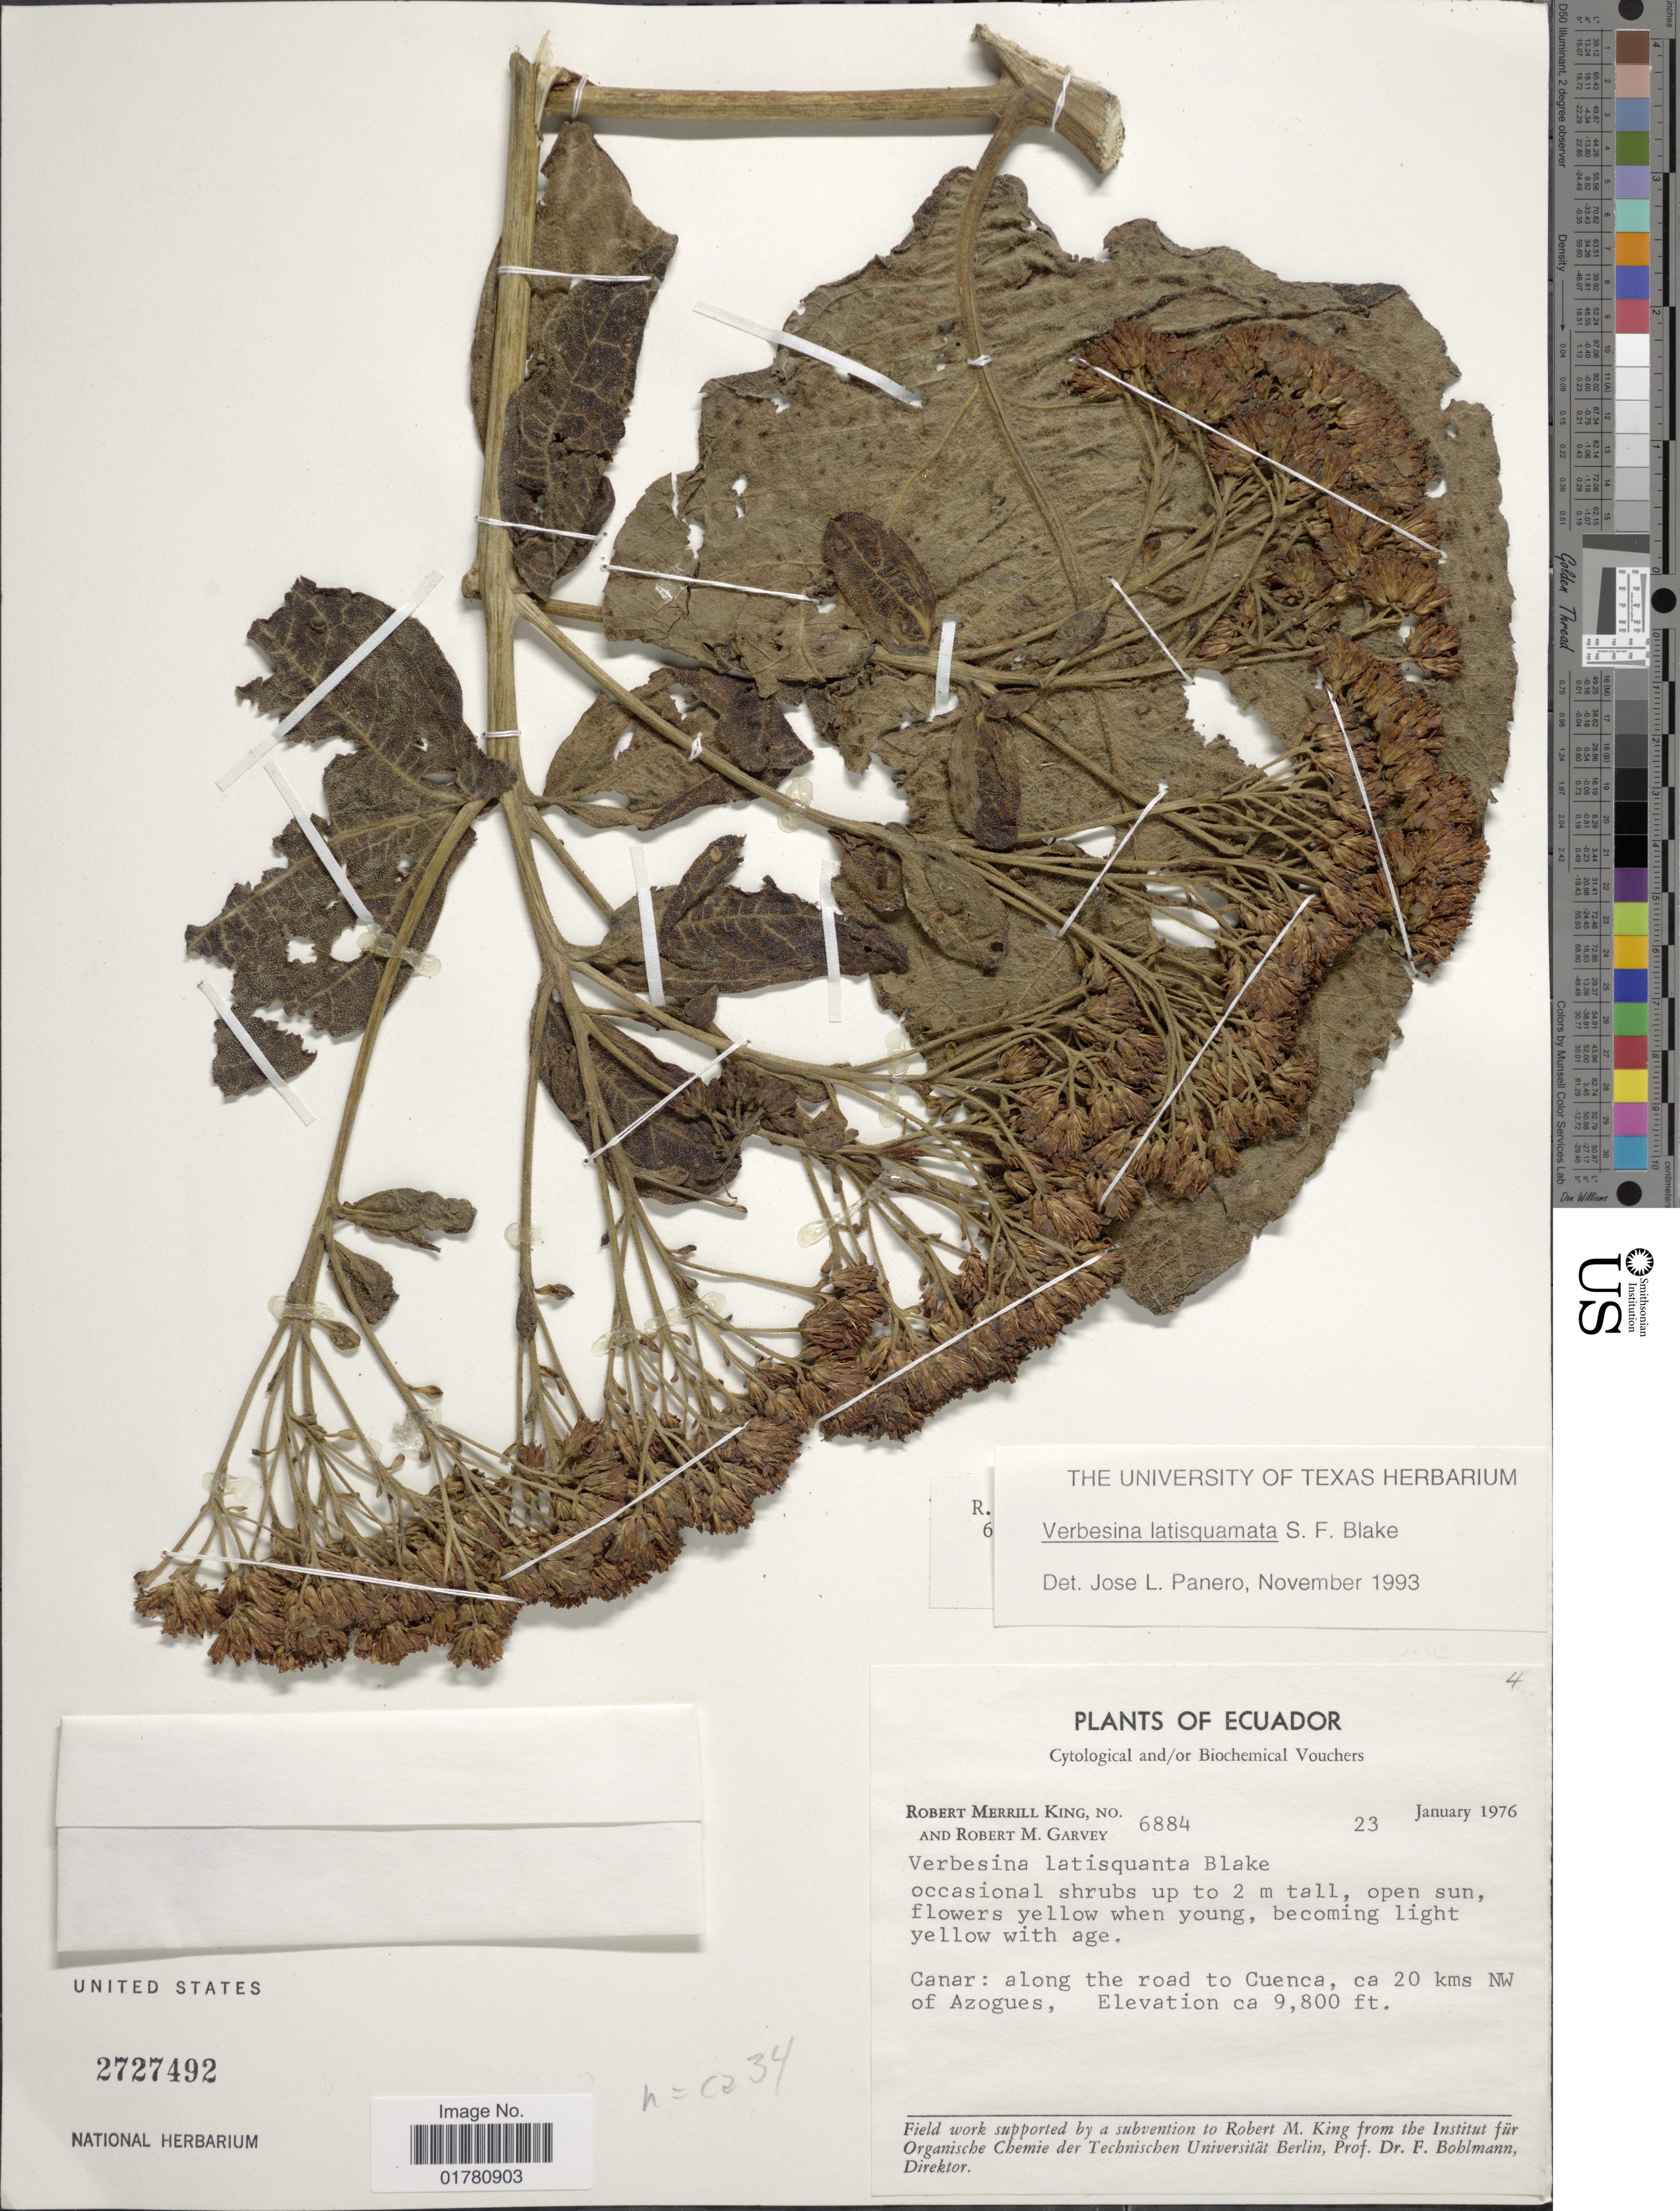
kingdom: Plantae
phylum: Tracheophyta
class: Magnoliopsida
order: Asterales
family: Asteraceae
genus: Verbesina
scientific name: Verbesina latisquama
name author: S.F. Blake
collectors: R. M. King & R. Garvey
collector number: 6884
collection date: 1976-01-23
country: Ecuador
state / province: Cañar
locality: Canar: along the road to Cuenca, ca 20 kms NW of Azogues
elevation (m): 2987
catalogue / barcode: US 2727492